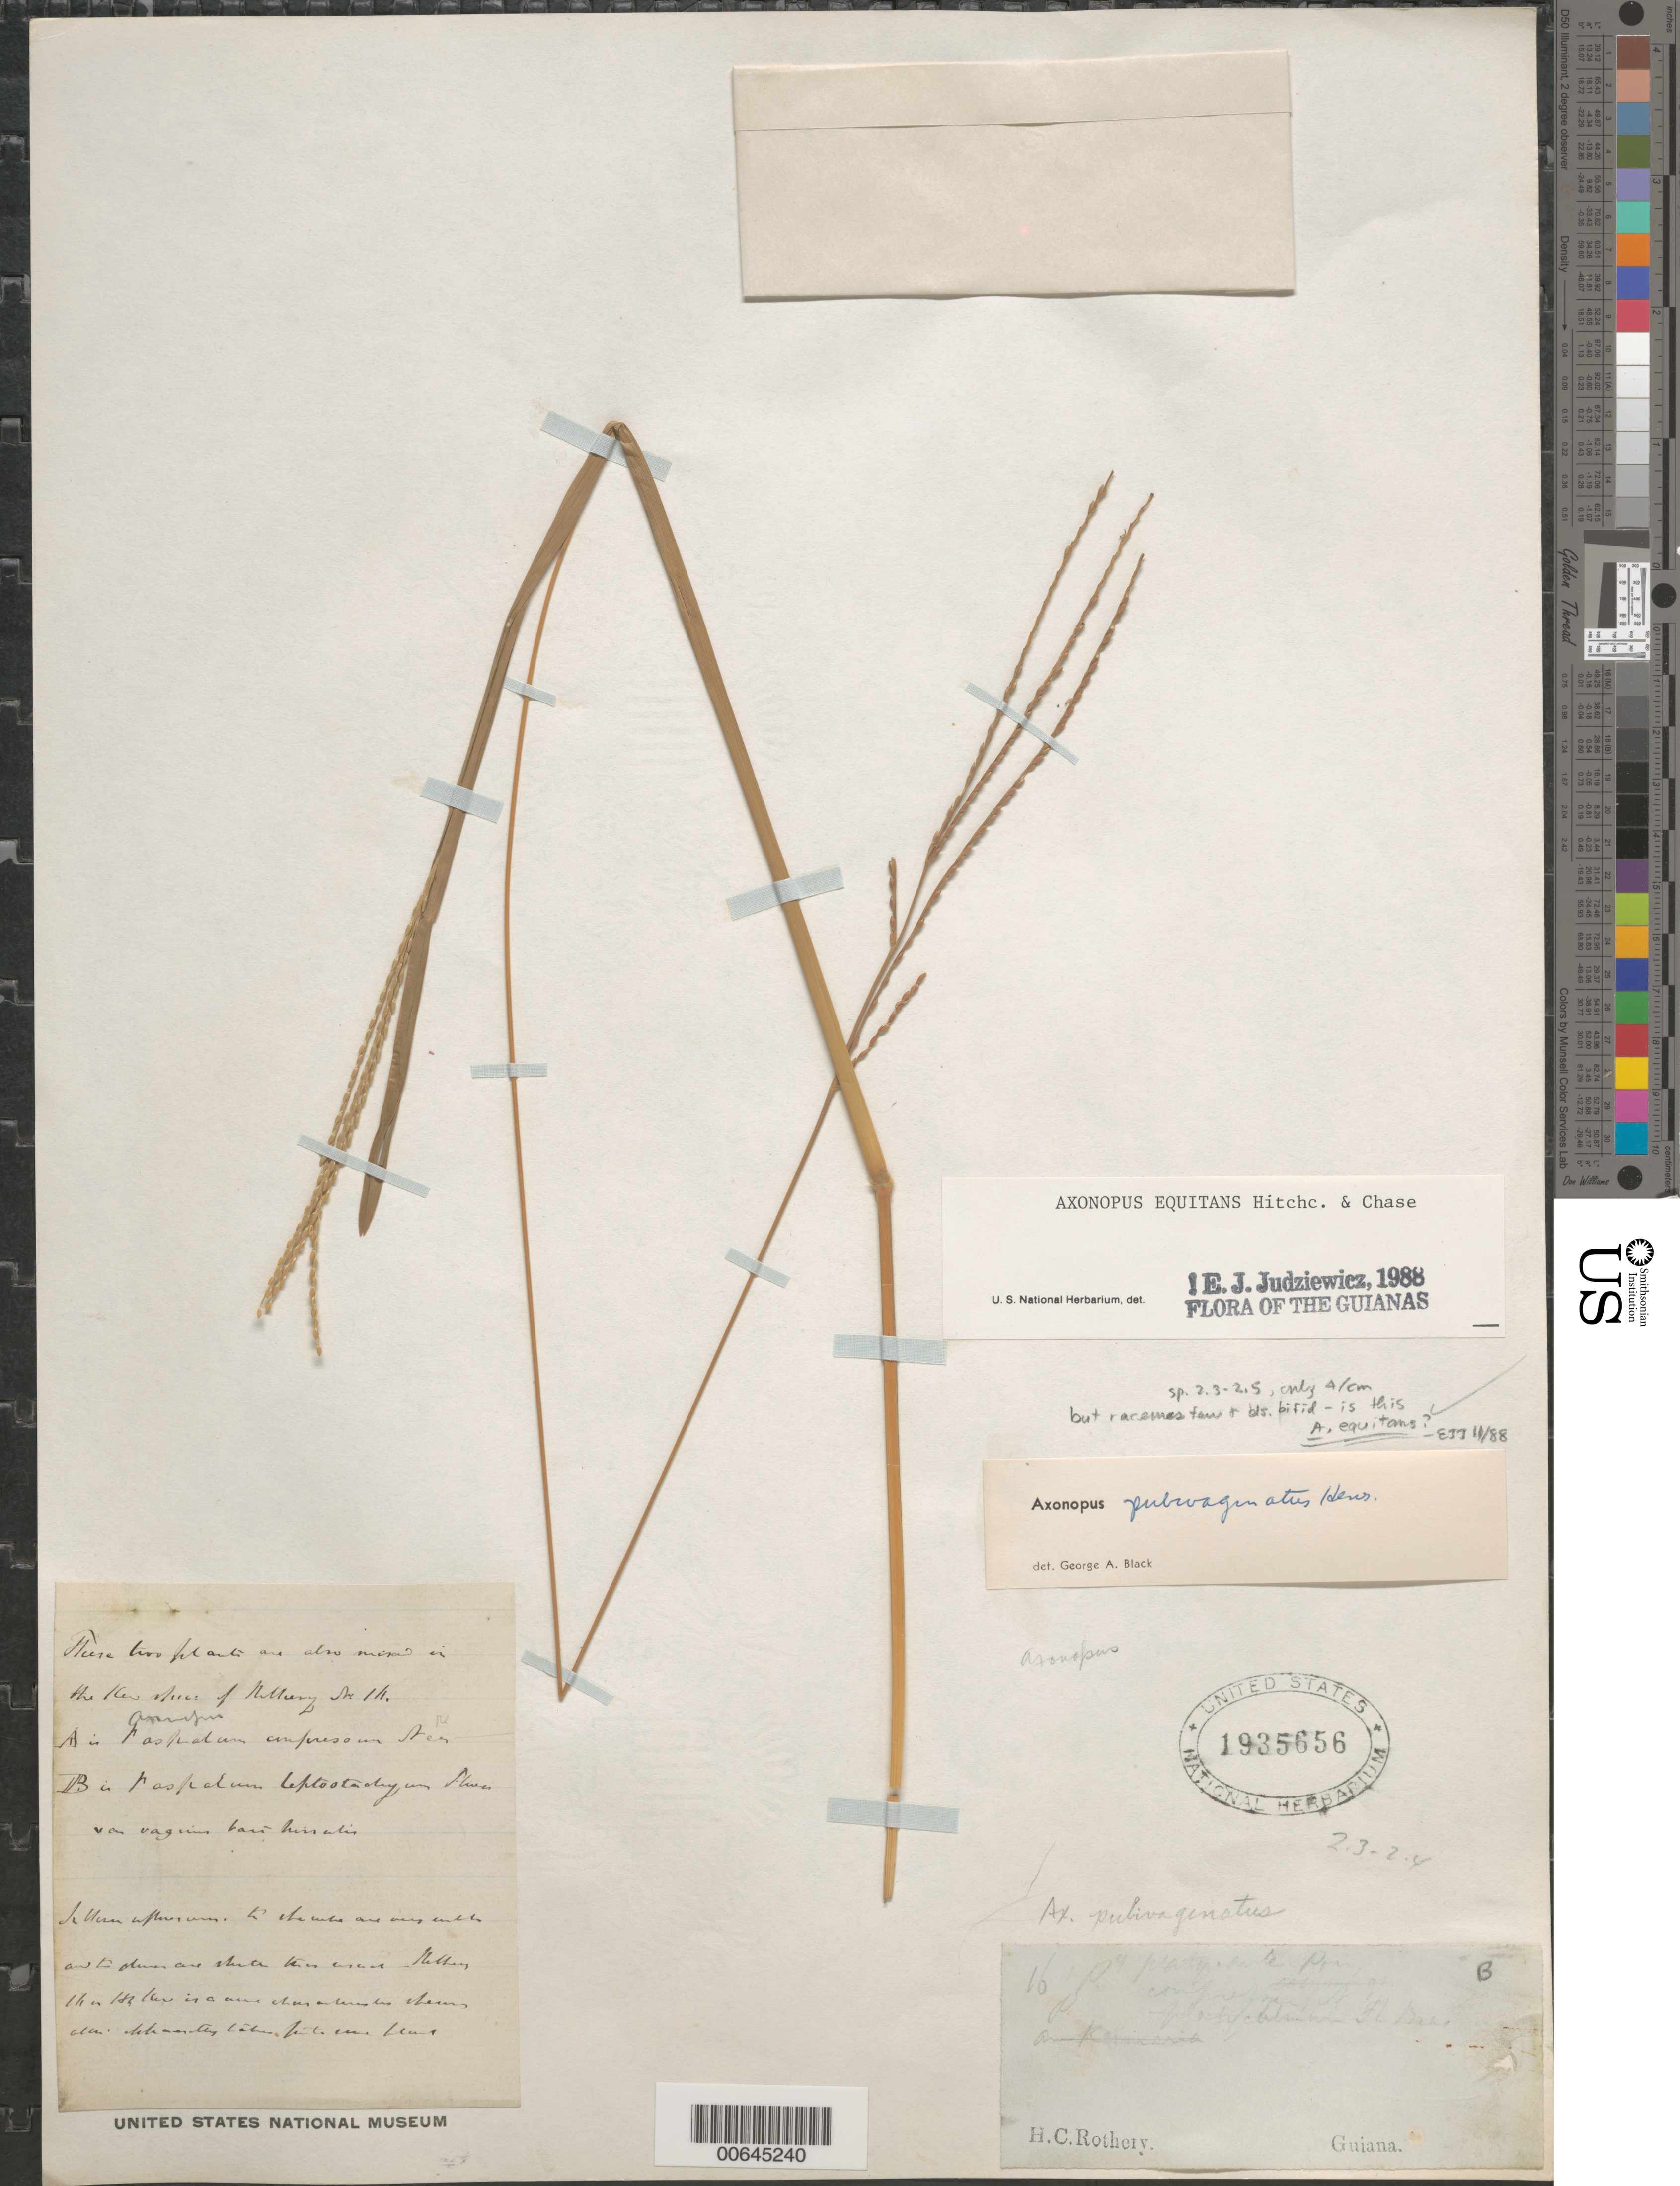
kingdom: Plantae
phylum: Tracheophyta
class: Liliopsida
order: Poales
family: Poaceae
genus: Axonopus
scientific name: Axonopus equitans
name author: Hitchc. & Chase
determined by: Judziewicz, E. J.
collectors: H. Rothery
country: Guyana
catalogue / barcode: US 1935656